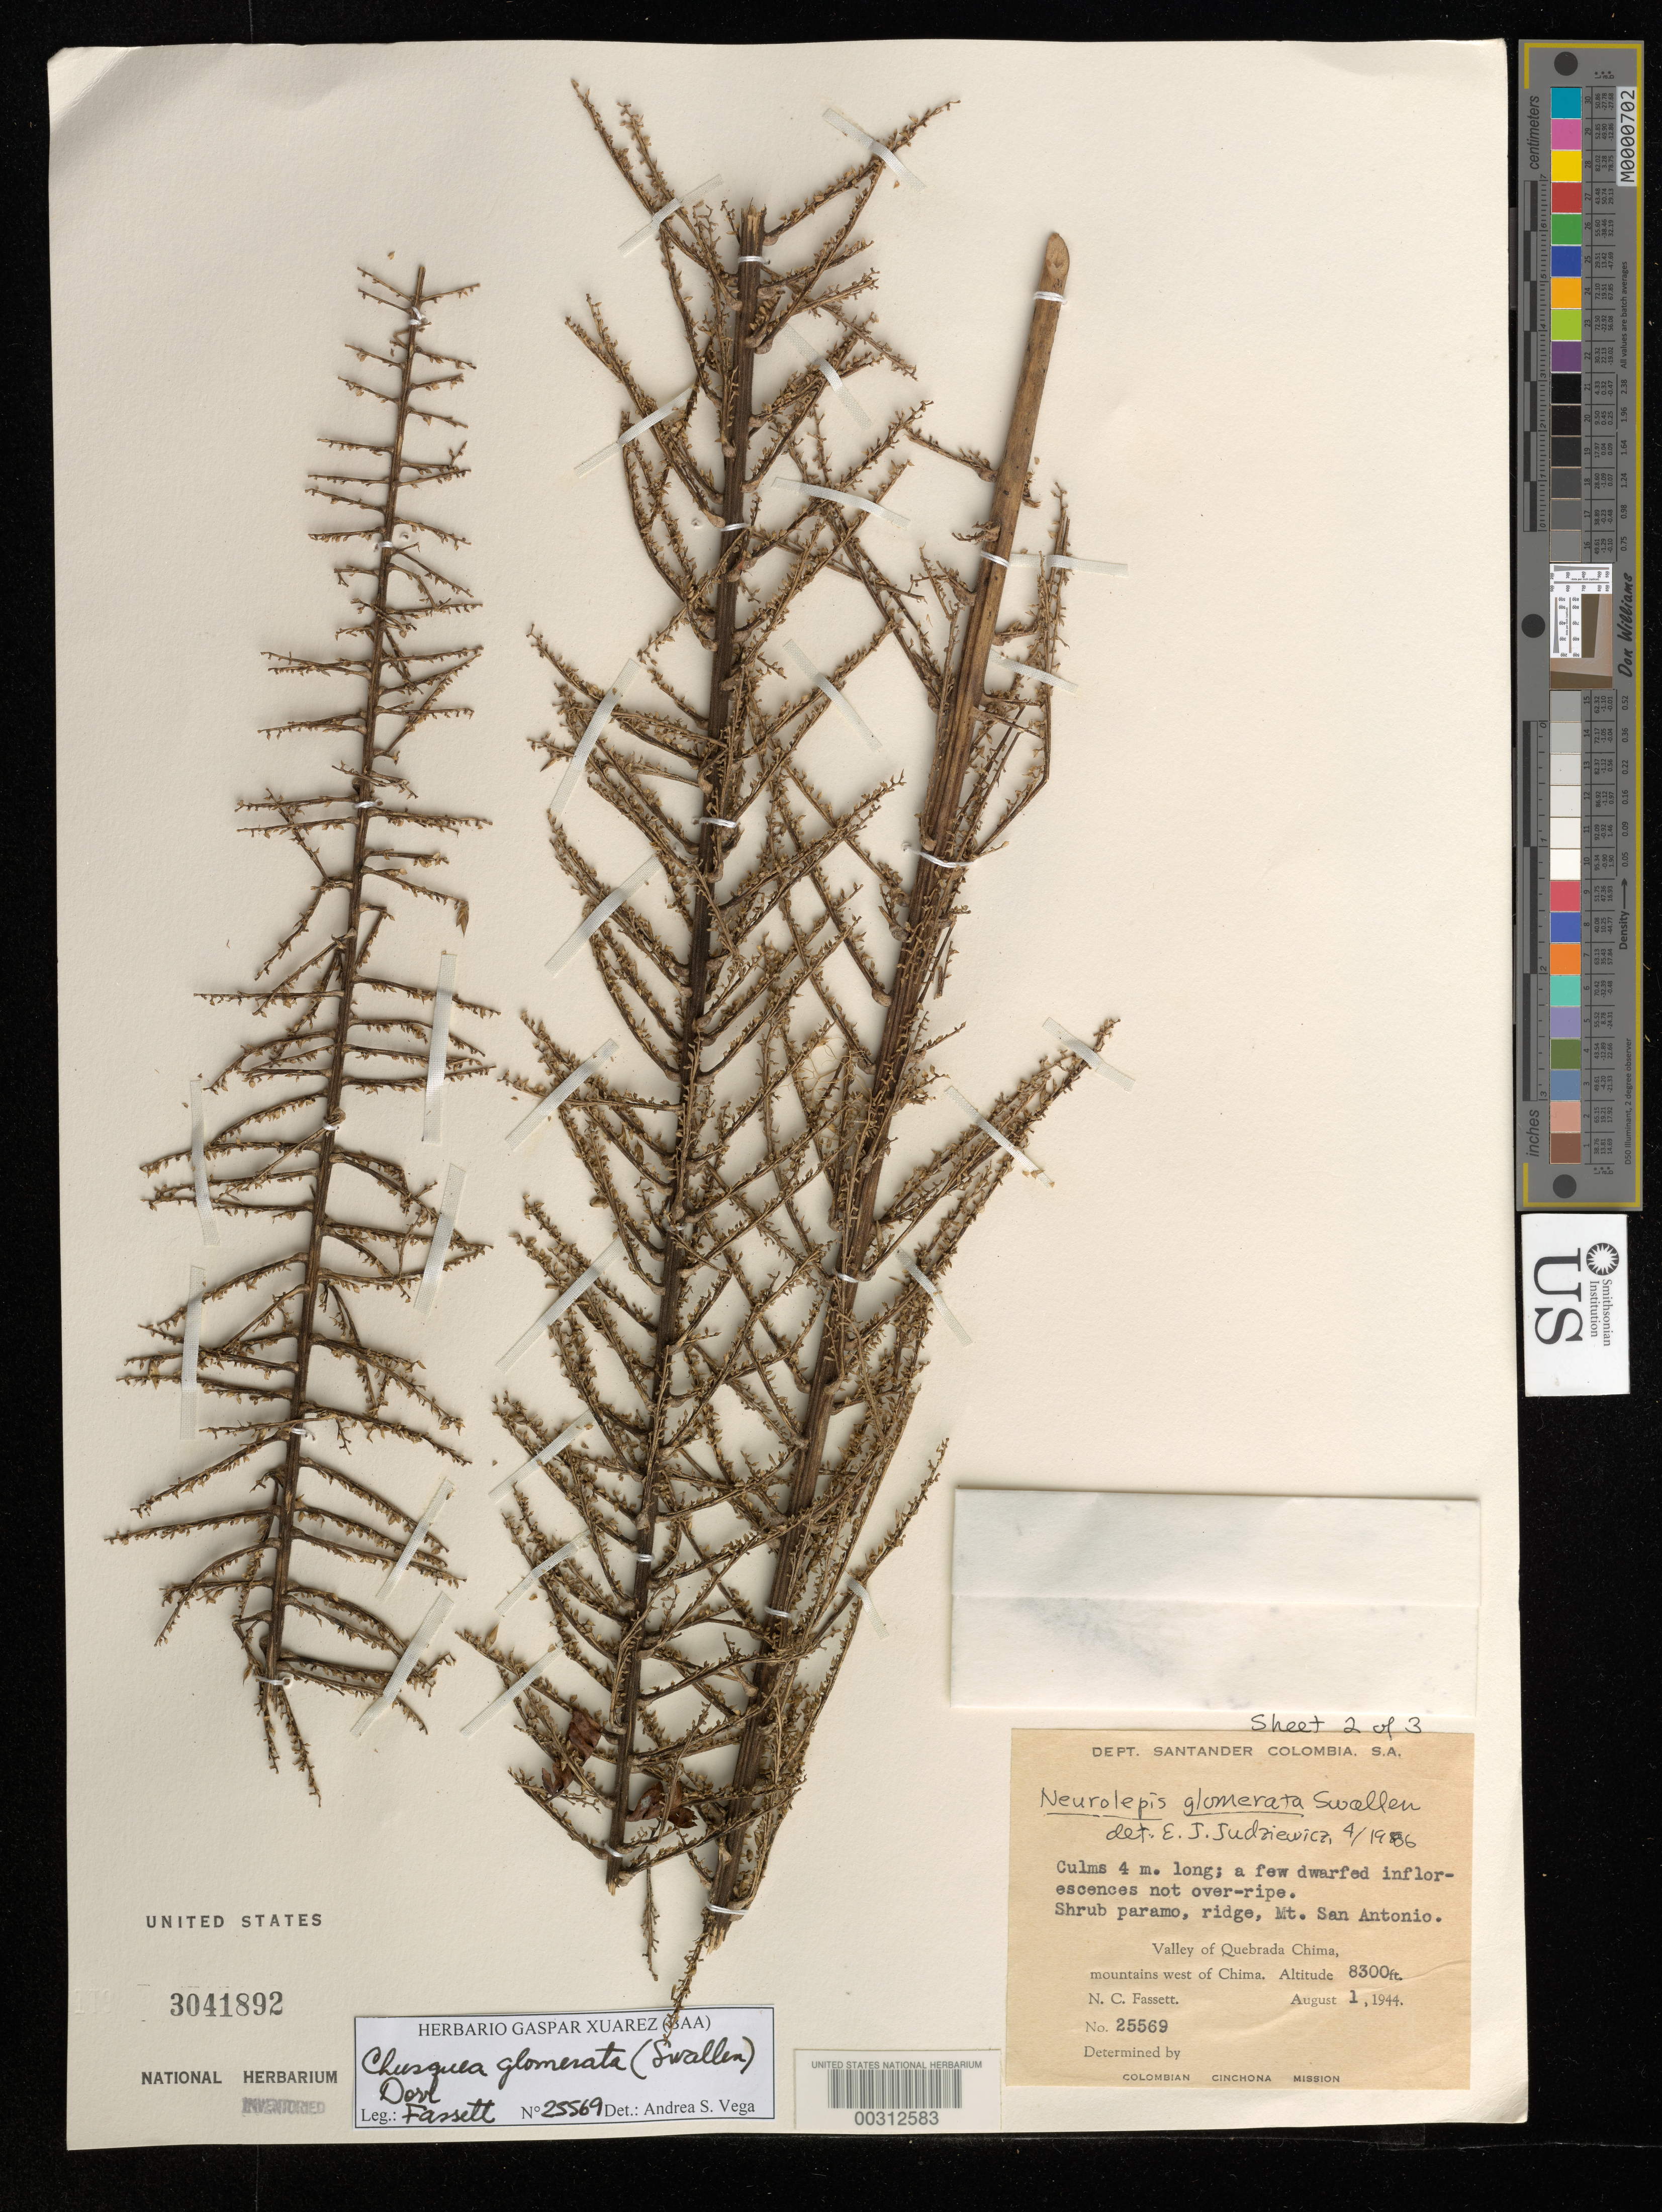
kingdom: Plantae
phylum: Tracheophyta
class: Liliopsida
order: Poales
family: Poaceae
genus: Chusquea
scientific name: Chusquea glomerata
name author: (Swallen) Dorr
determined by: Vega, A. S.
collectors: N. C. Fassett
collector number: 25569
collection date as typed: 01 Aug 1944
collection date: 1944-08-01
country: Colombia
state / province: Santander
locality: Quebrada Chima, mts.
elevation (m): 2532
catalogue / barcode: US 3041892